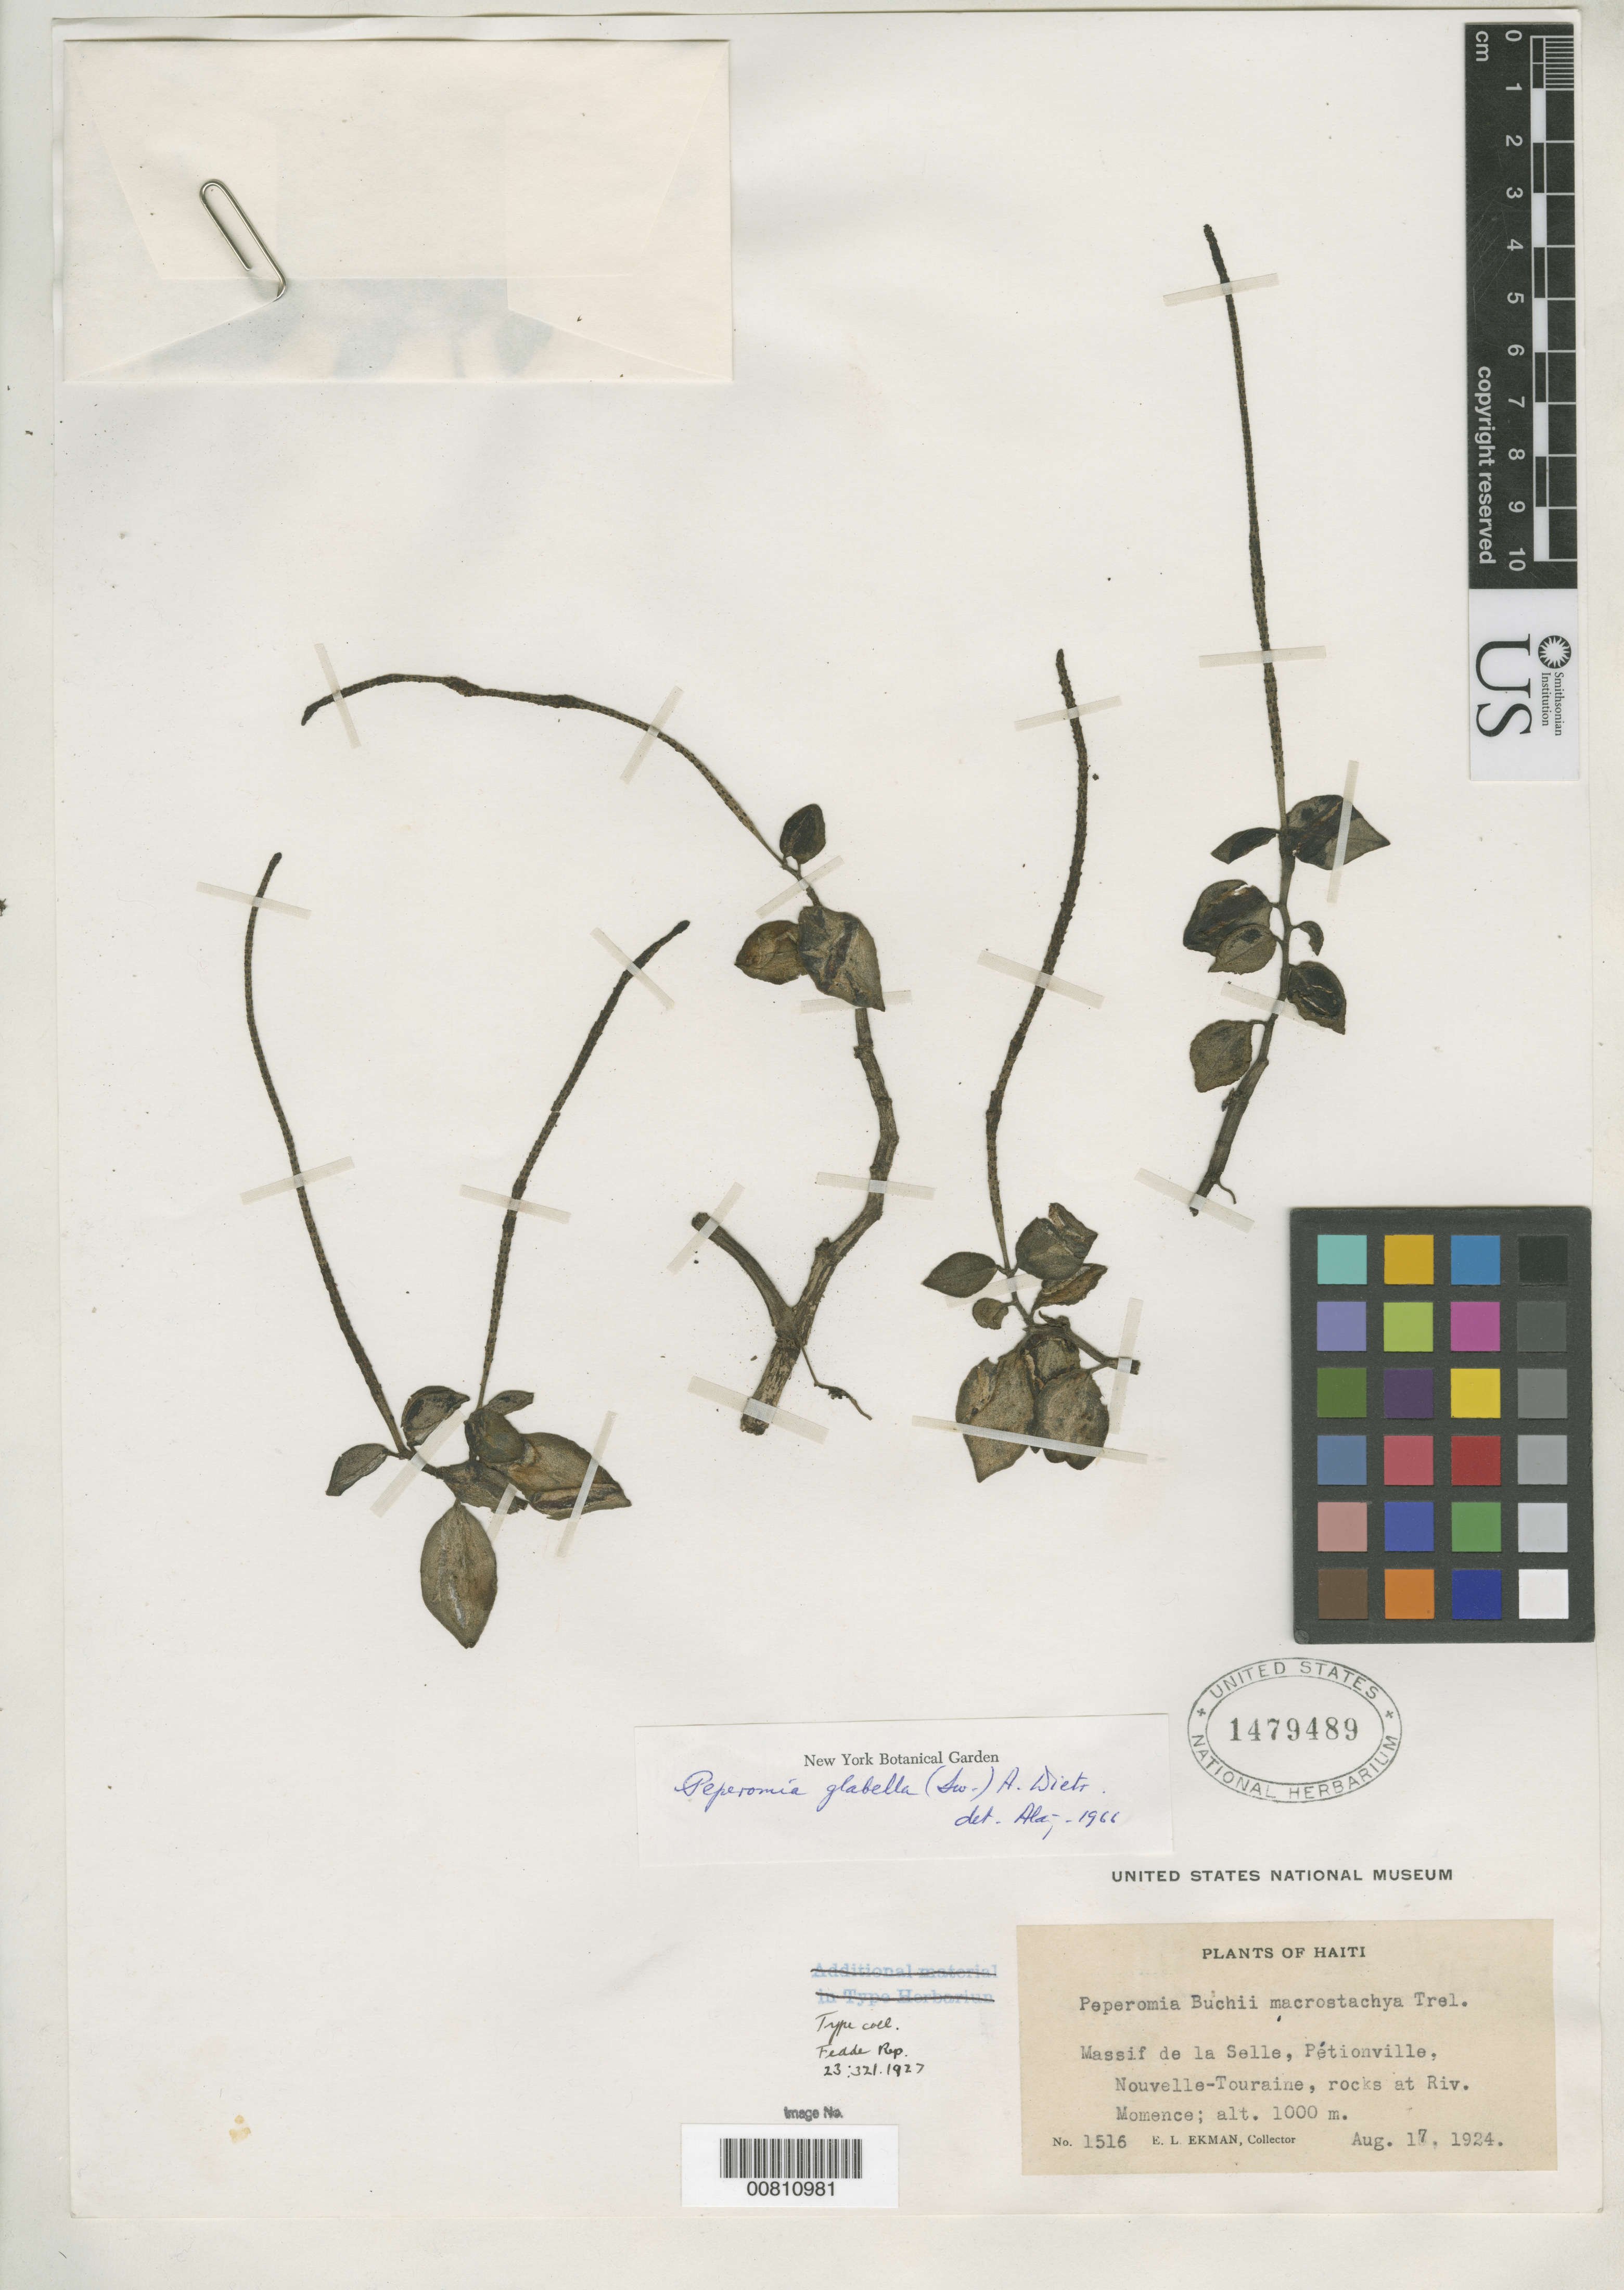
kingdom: Plantae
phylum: Tracheophyta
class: Magnoliopsida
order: Piperales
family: Piperaceae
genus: Peperomia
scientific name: Peperomia buchii var. macrostachya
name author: Trel.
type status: Isotype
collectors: E. L. Ekman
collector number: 1516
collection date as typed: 17 Aug 1924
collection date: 1924-08-17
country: Haiti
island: Hispaniola Island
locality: Massif de la Selle, Pétionville, Nouvelle-Touraine, rocks at Riv. Momence.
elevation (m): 1000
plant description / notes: Also cited on p. 321 of same publication as type of Peperomia nizaitoensis var. macrostachya Trel. (nom. nud., list only, no descr.).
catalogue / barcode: US 1479489